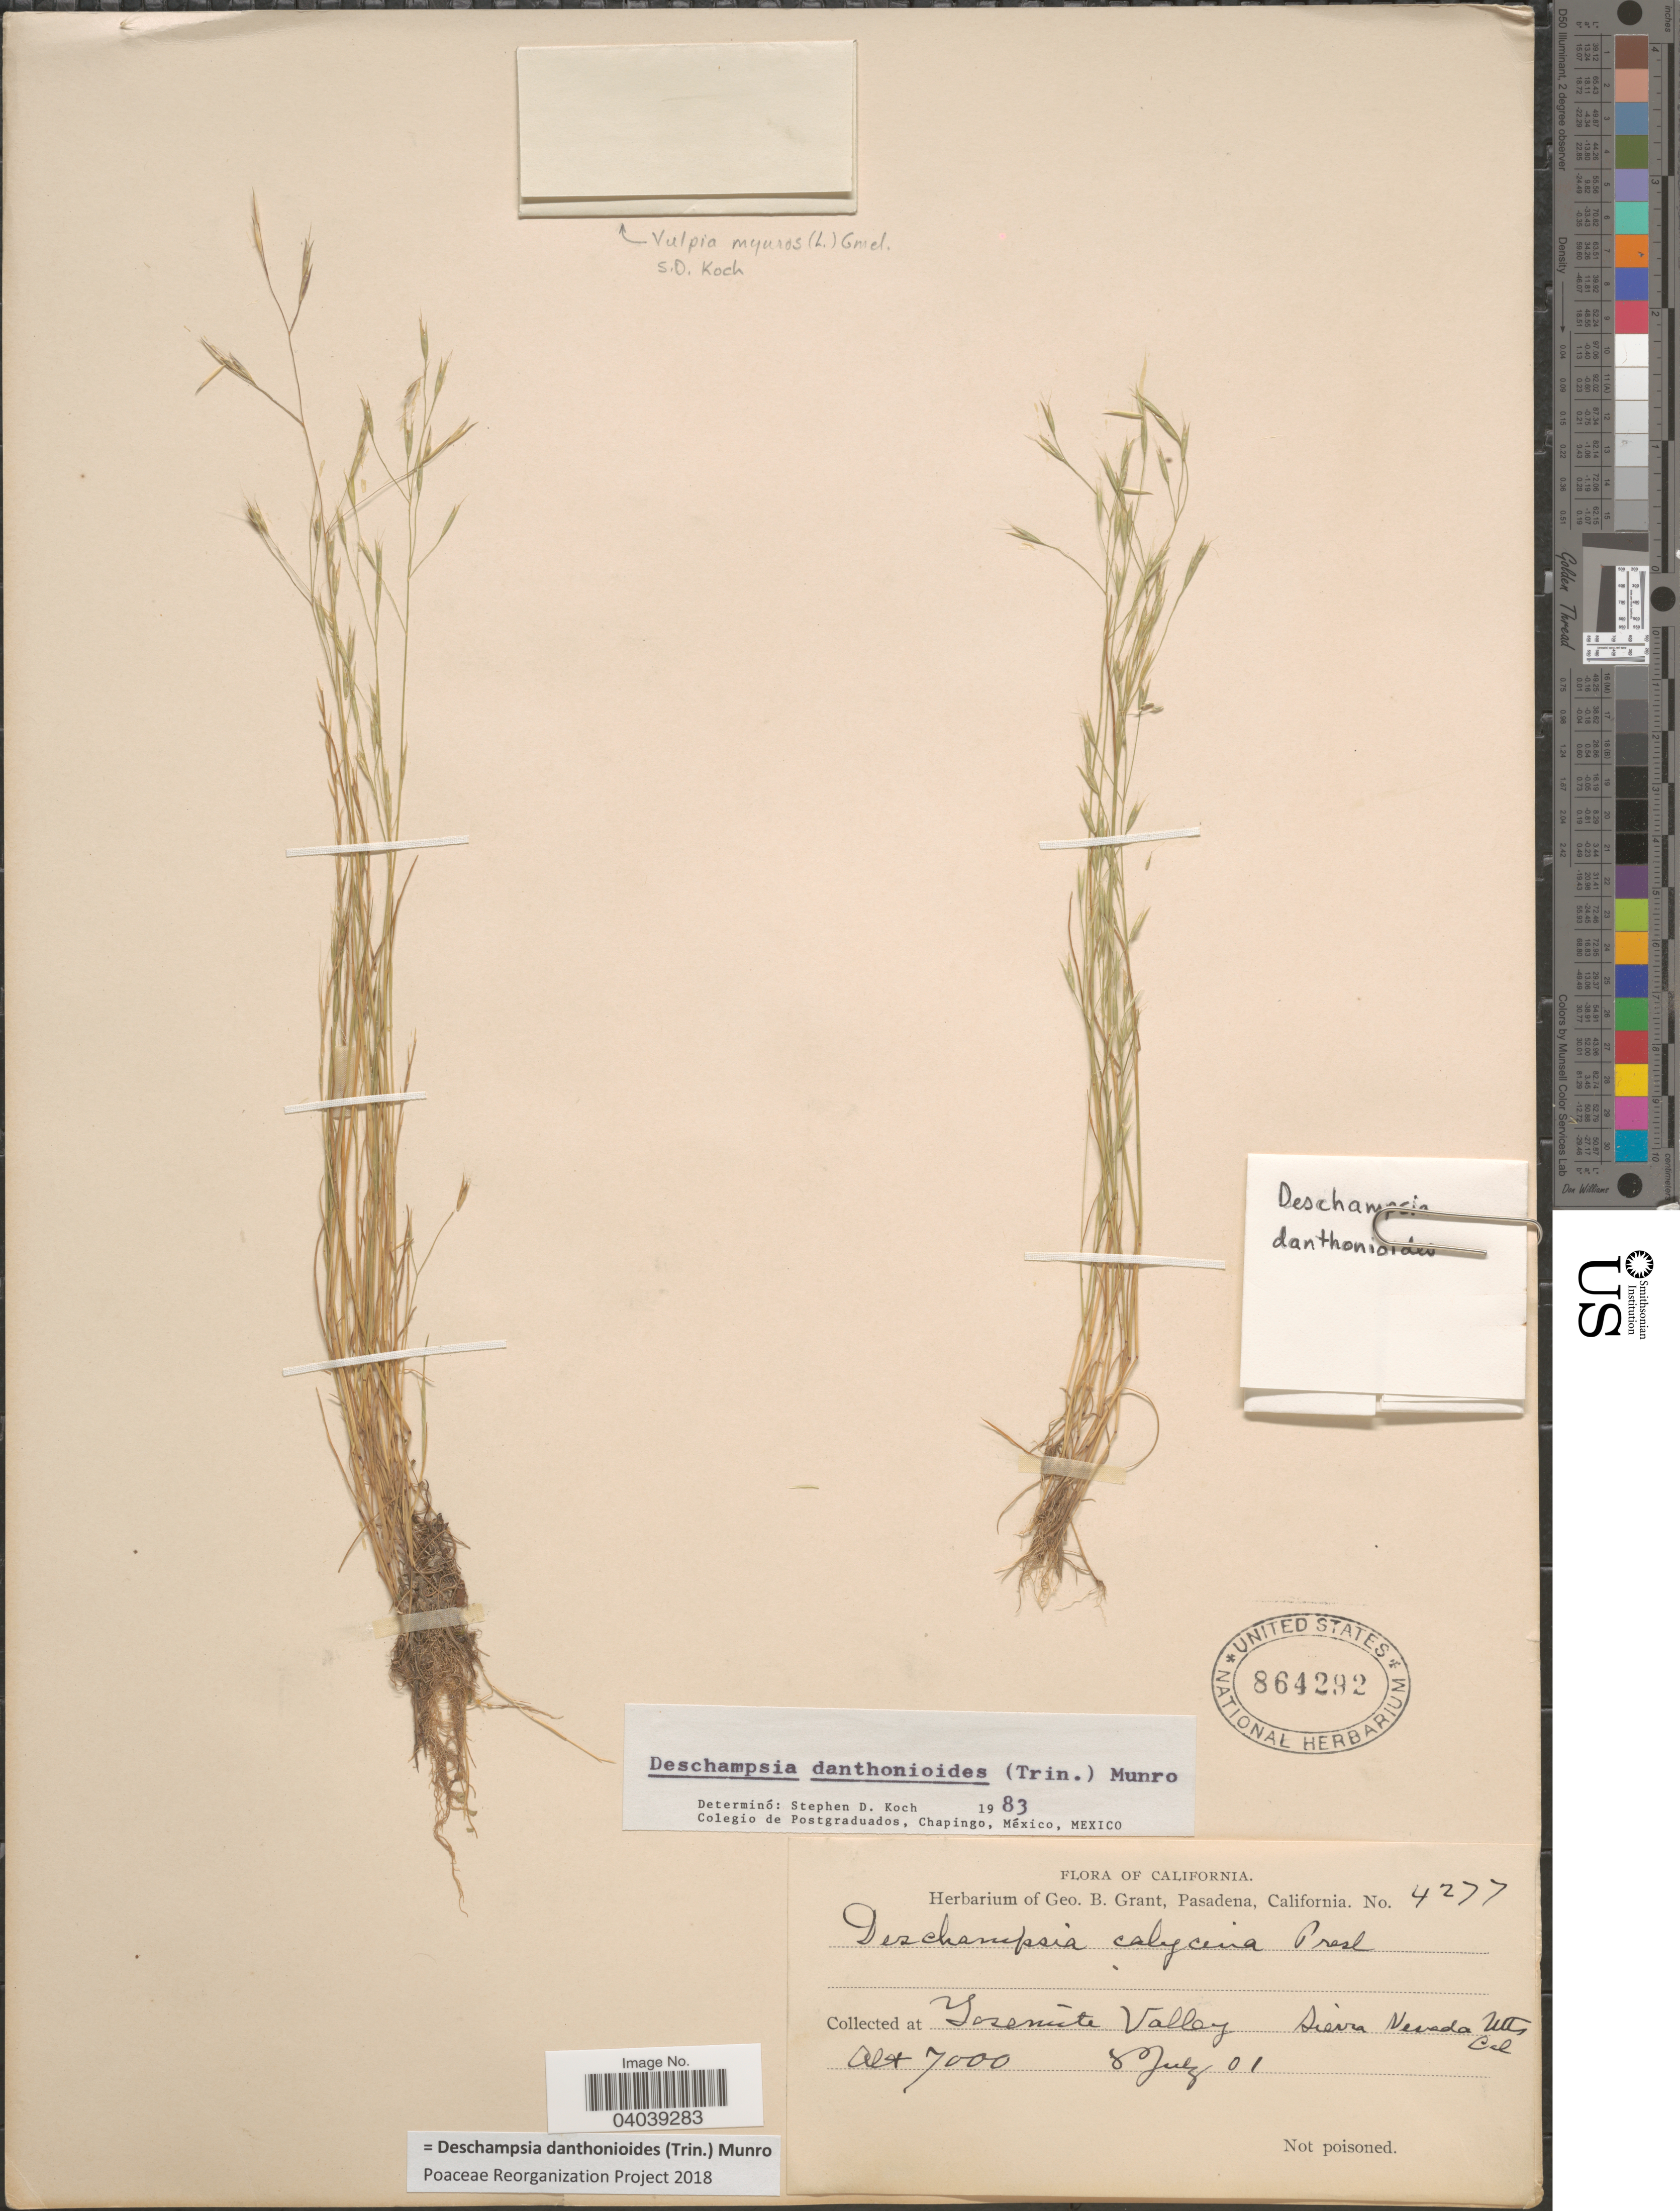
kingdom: Plantae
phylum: Tracheophyta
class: Liliopsida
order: Poales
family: Poaceae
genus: Deschampsia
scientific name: Deschampsia danthonioides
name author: (Trin.) Munro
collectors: ex herb. Geo. B. Grant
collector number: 4277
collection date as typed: Transcribed d/m/y: 8/7/1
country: United States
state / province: California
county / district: Mariposa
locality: Yosemite Valley. Sierra Nevada Mts.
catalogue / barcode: US 864292